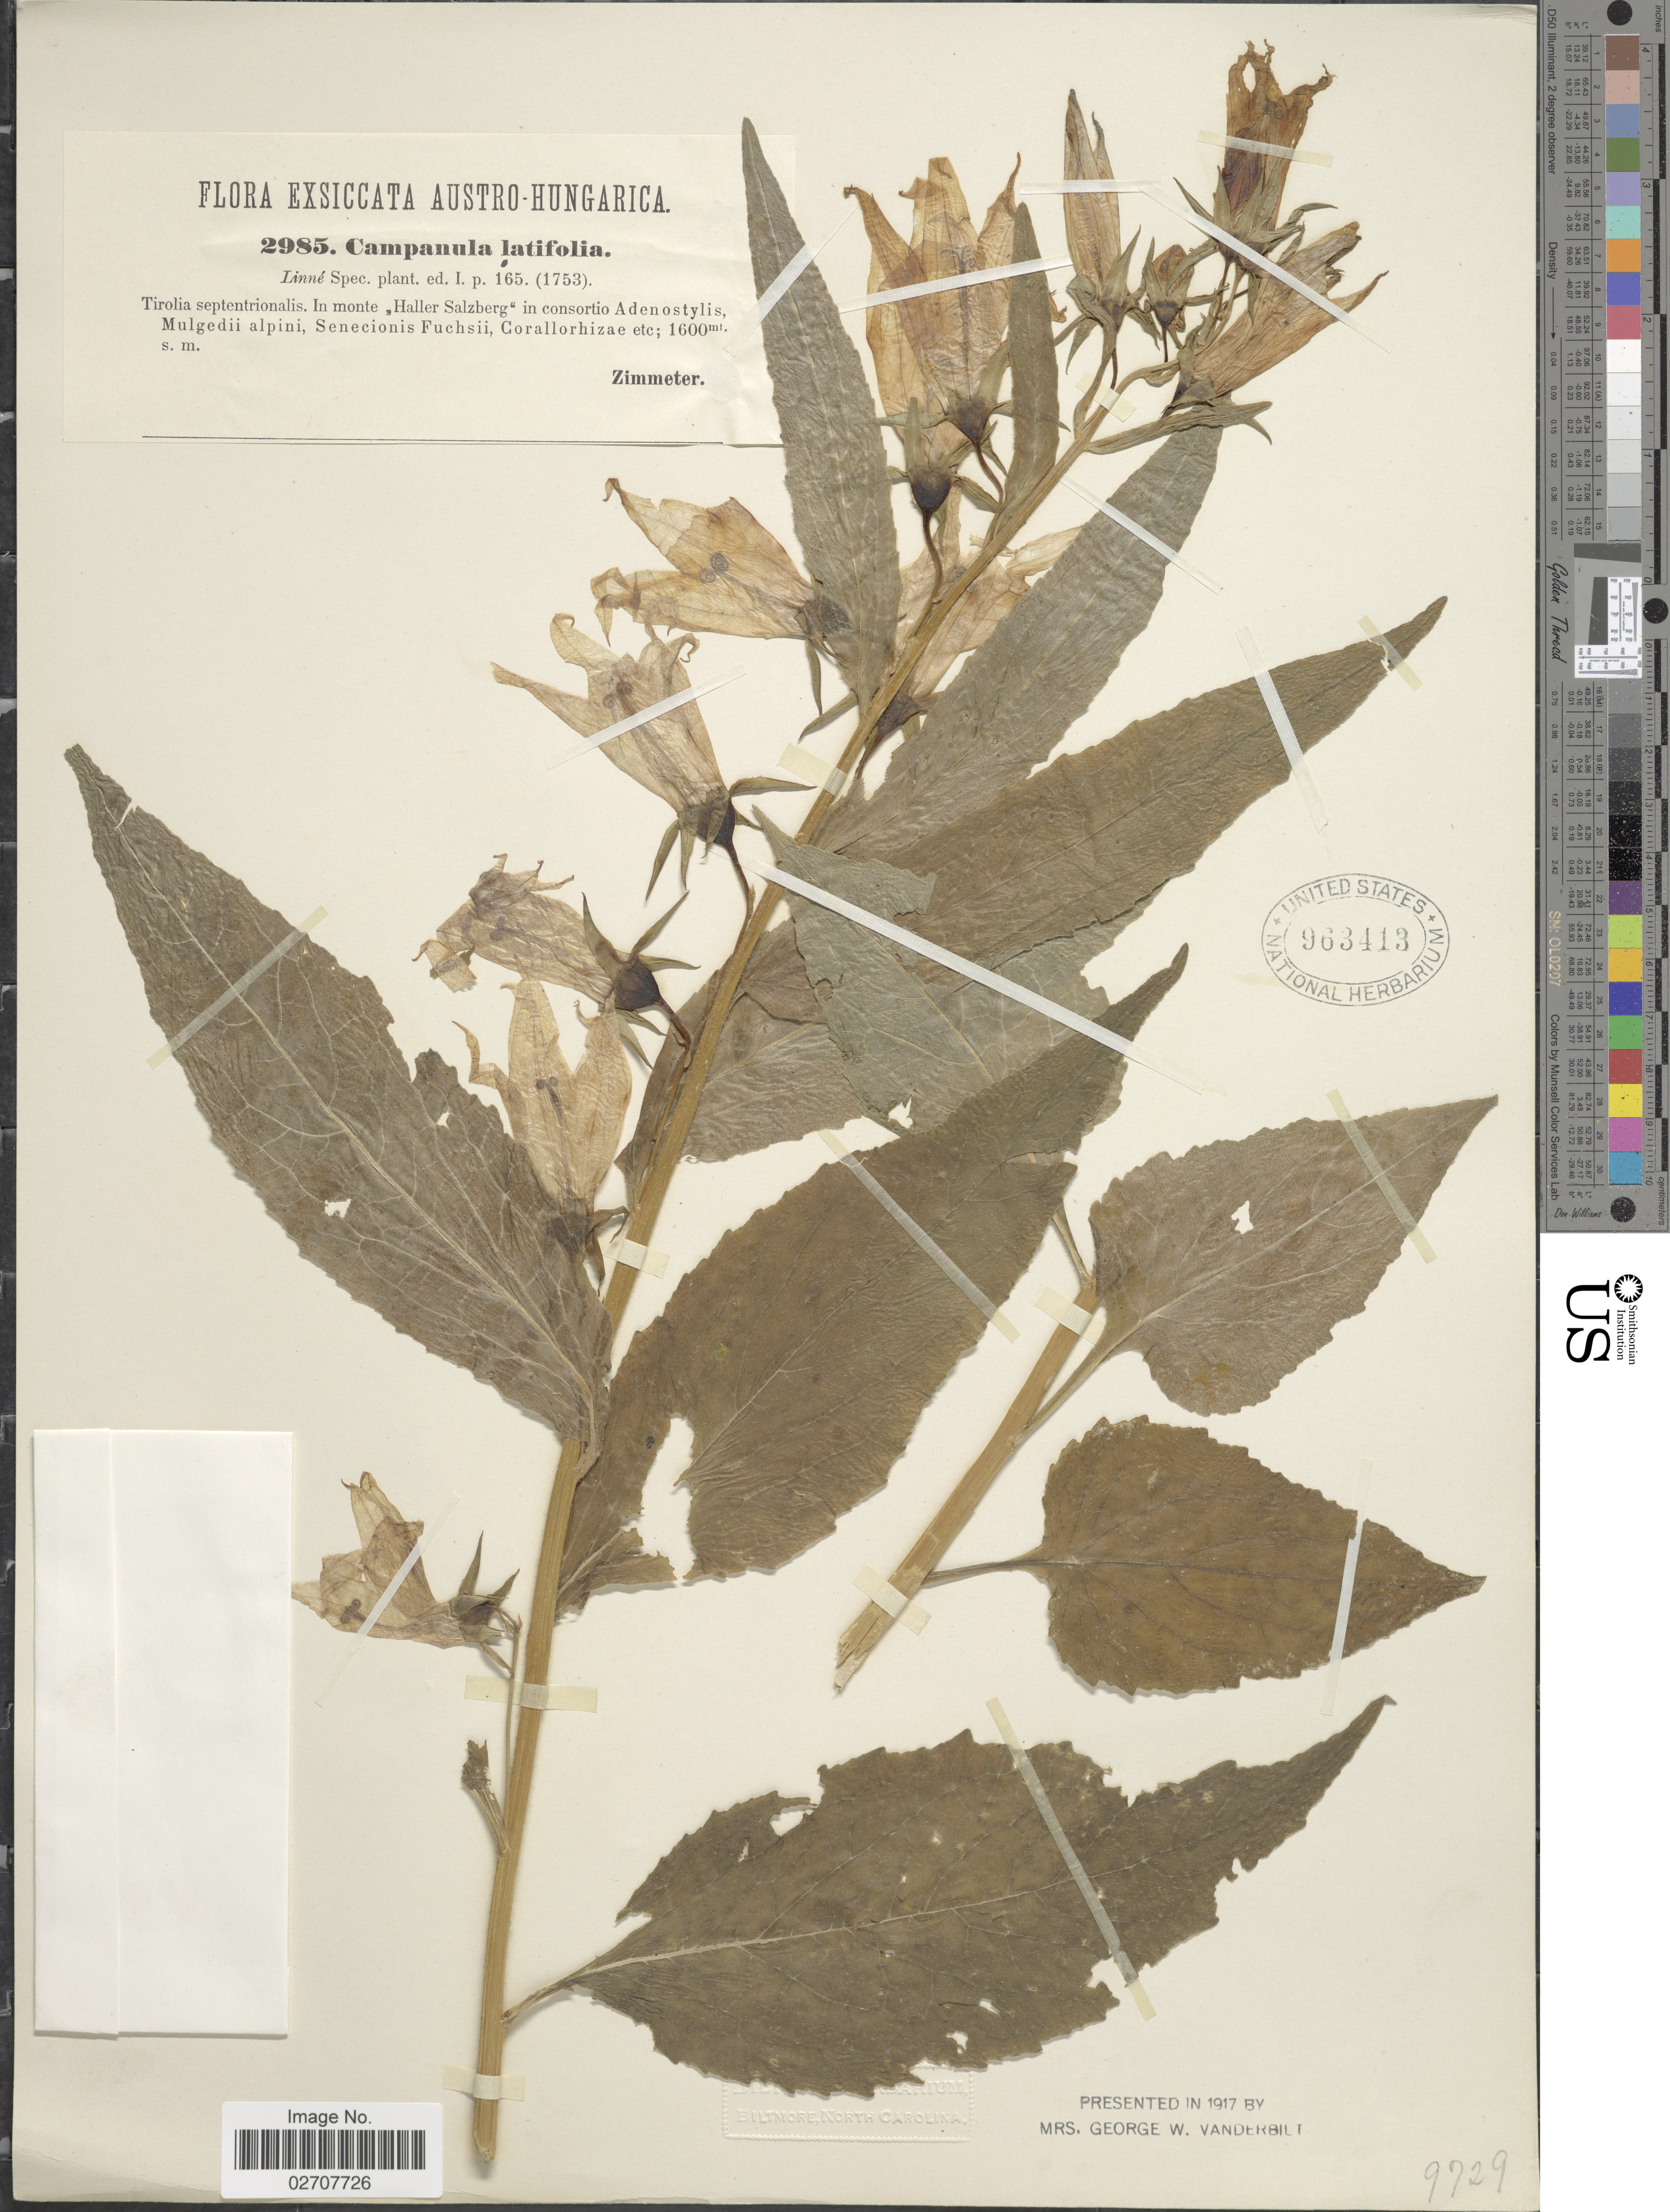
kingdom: Plantae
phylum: Tracheophyta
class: Magnoliopsida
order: Asterales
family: Campanulaceae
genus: Campanula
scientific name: Campanula latifolia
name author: L.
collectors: A. Zimmeter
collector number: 2985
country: Austria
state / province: Tirol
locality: Austro-Hungarica. Tirolia septentrionalis. In monte "Haller Salzberg"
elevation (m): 1600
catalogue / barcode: US 963413